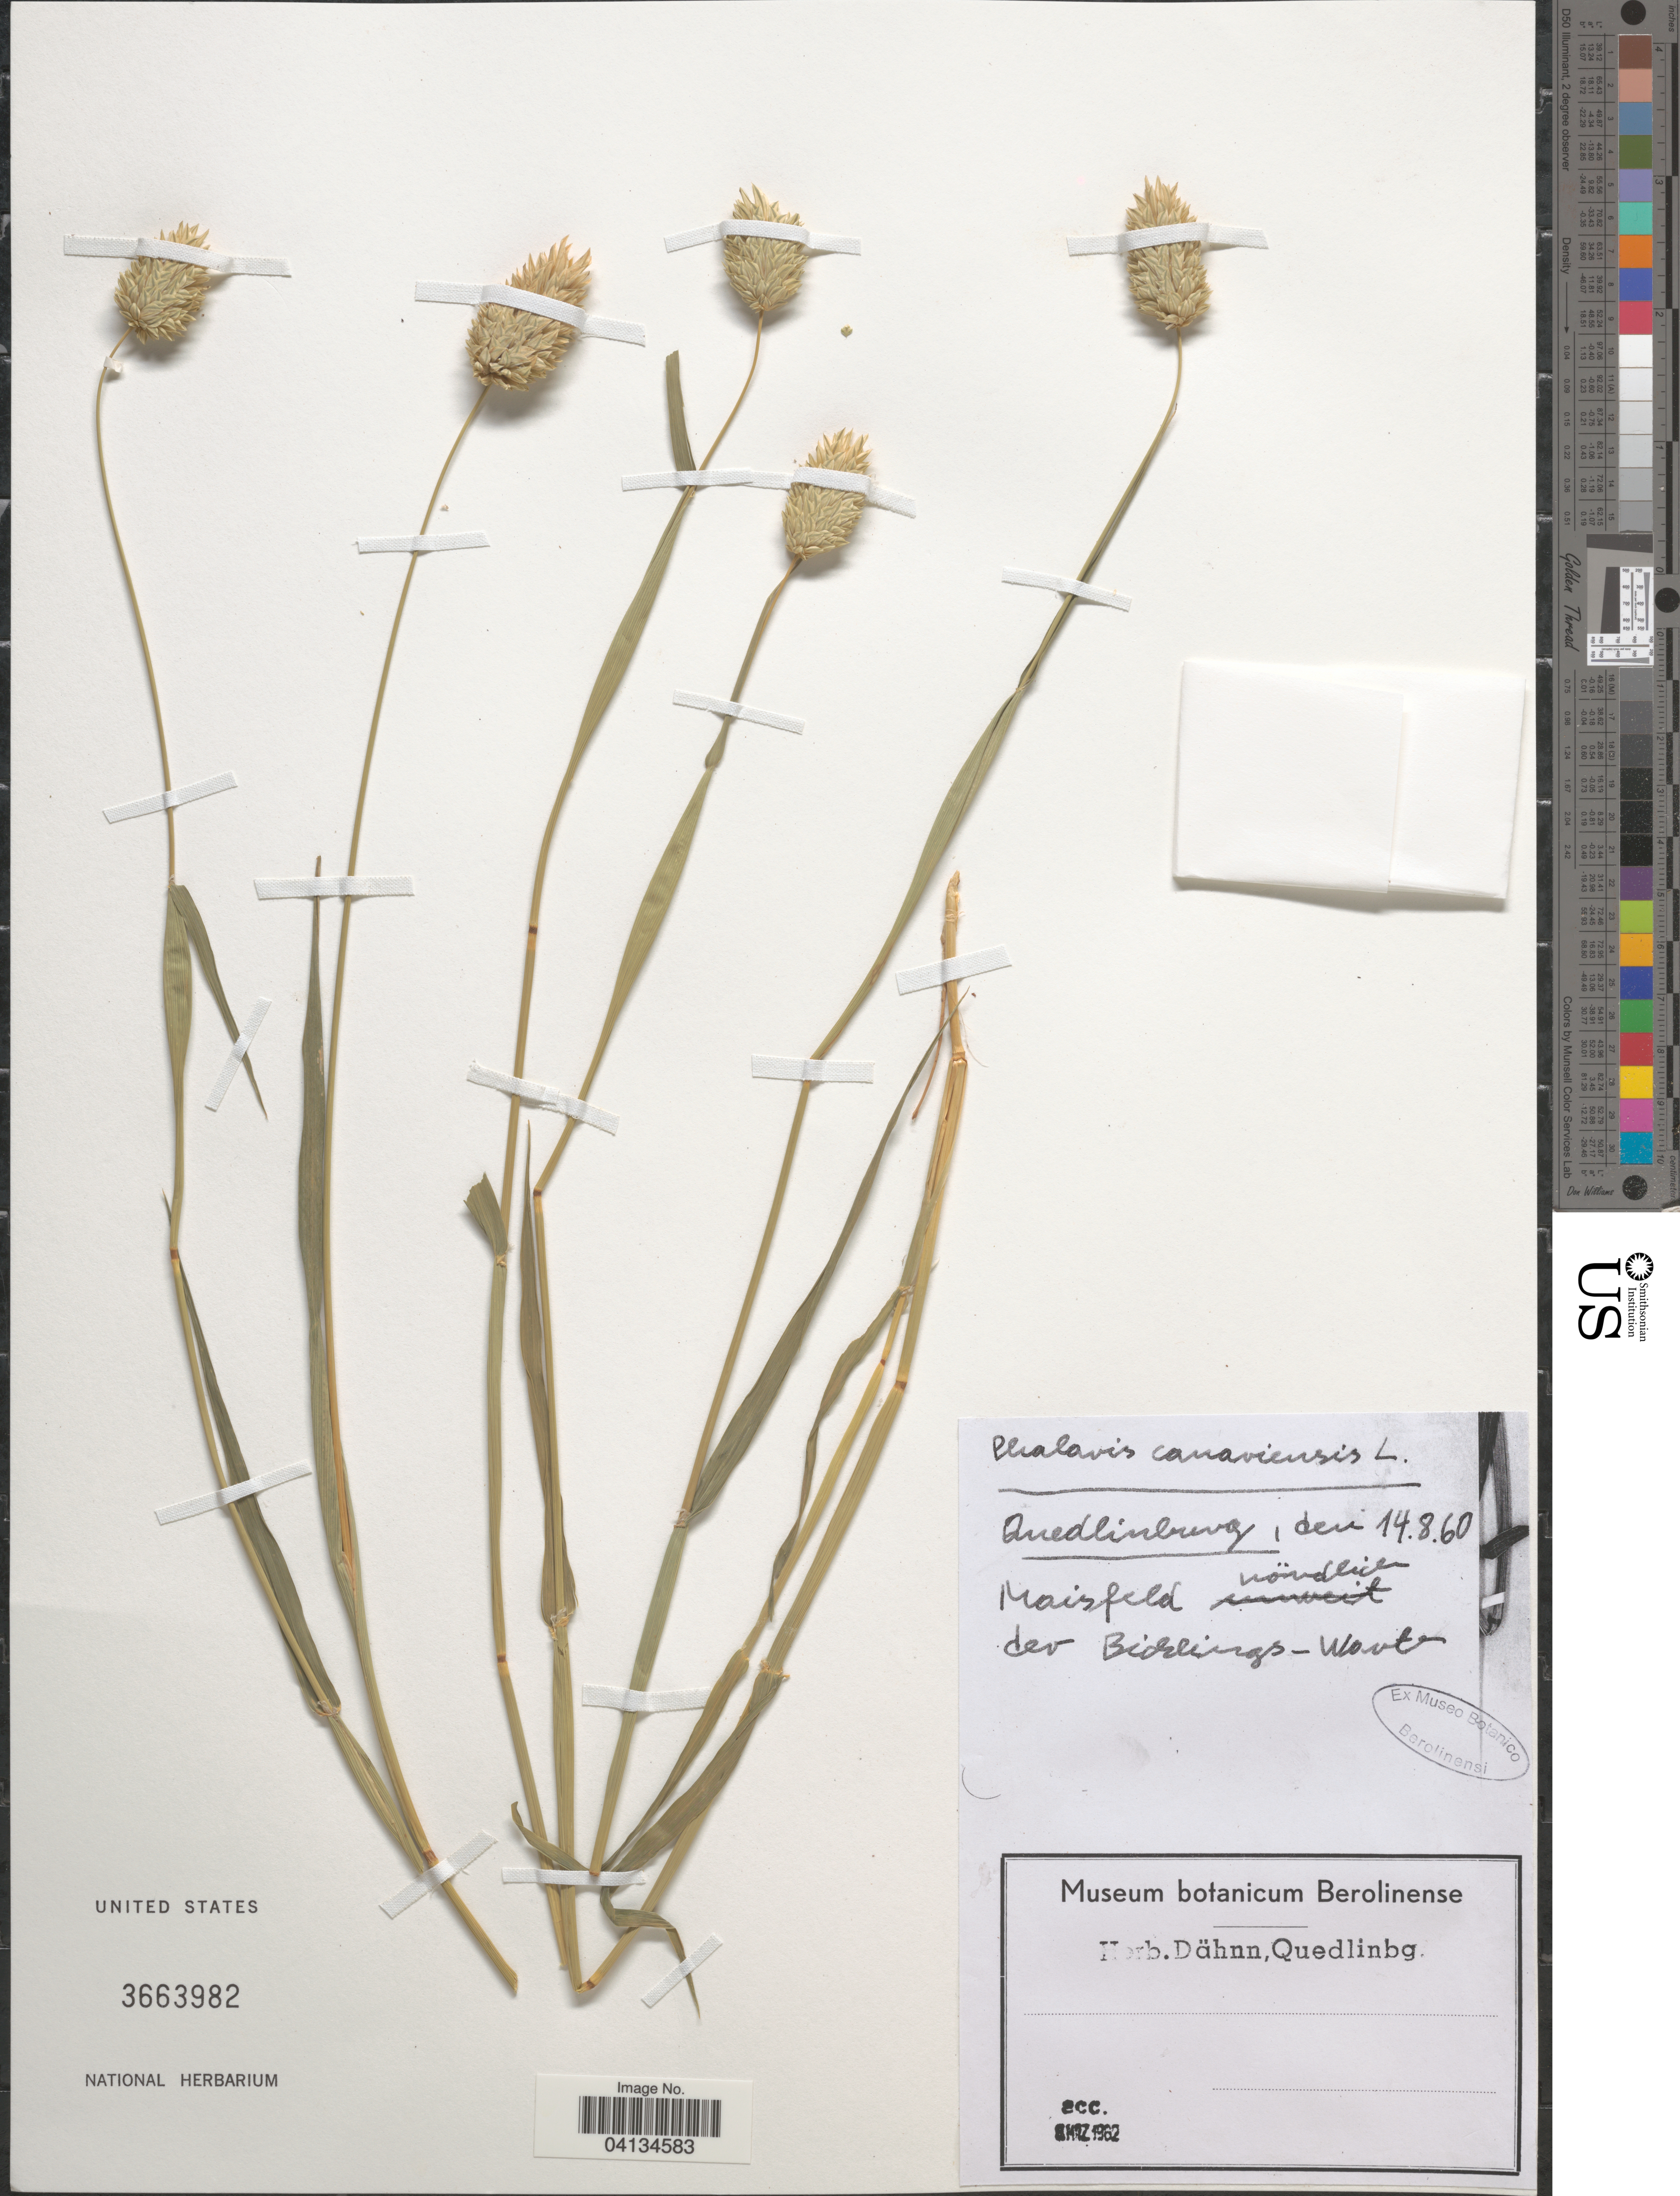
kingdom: Plantae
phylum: Tracheophyta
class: Liliopsida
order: Poales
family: Poaceae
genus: Phalaris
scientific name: Phalaris canariensis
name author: L.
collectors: Ex herb. Dähn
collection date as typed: Transcribed d/m/y: 14/8/60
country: Germany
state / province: Sachsen-Anhalt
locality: Quedlinburg. Maisfeld nördlich der Bidelings-Wouter.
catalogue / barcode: US 3663982